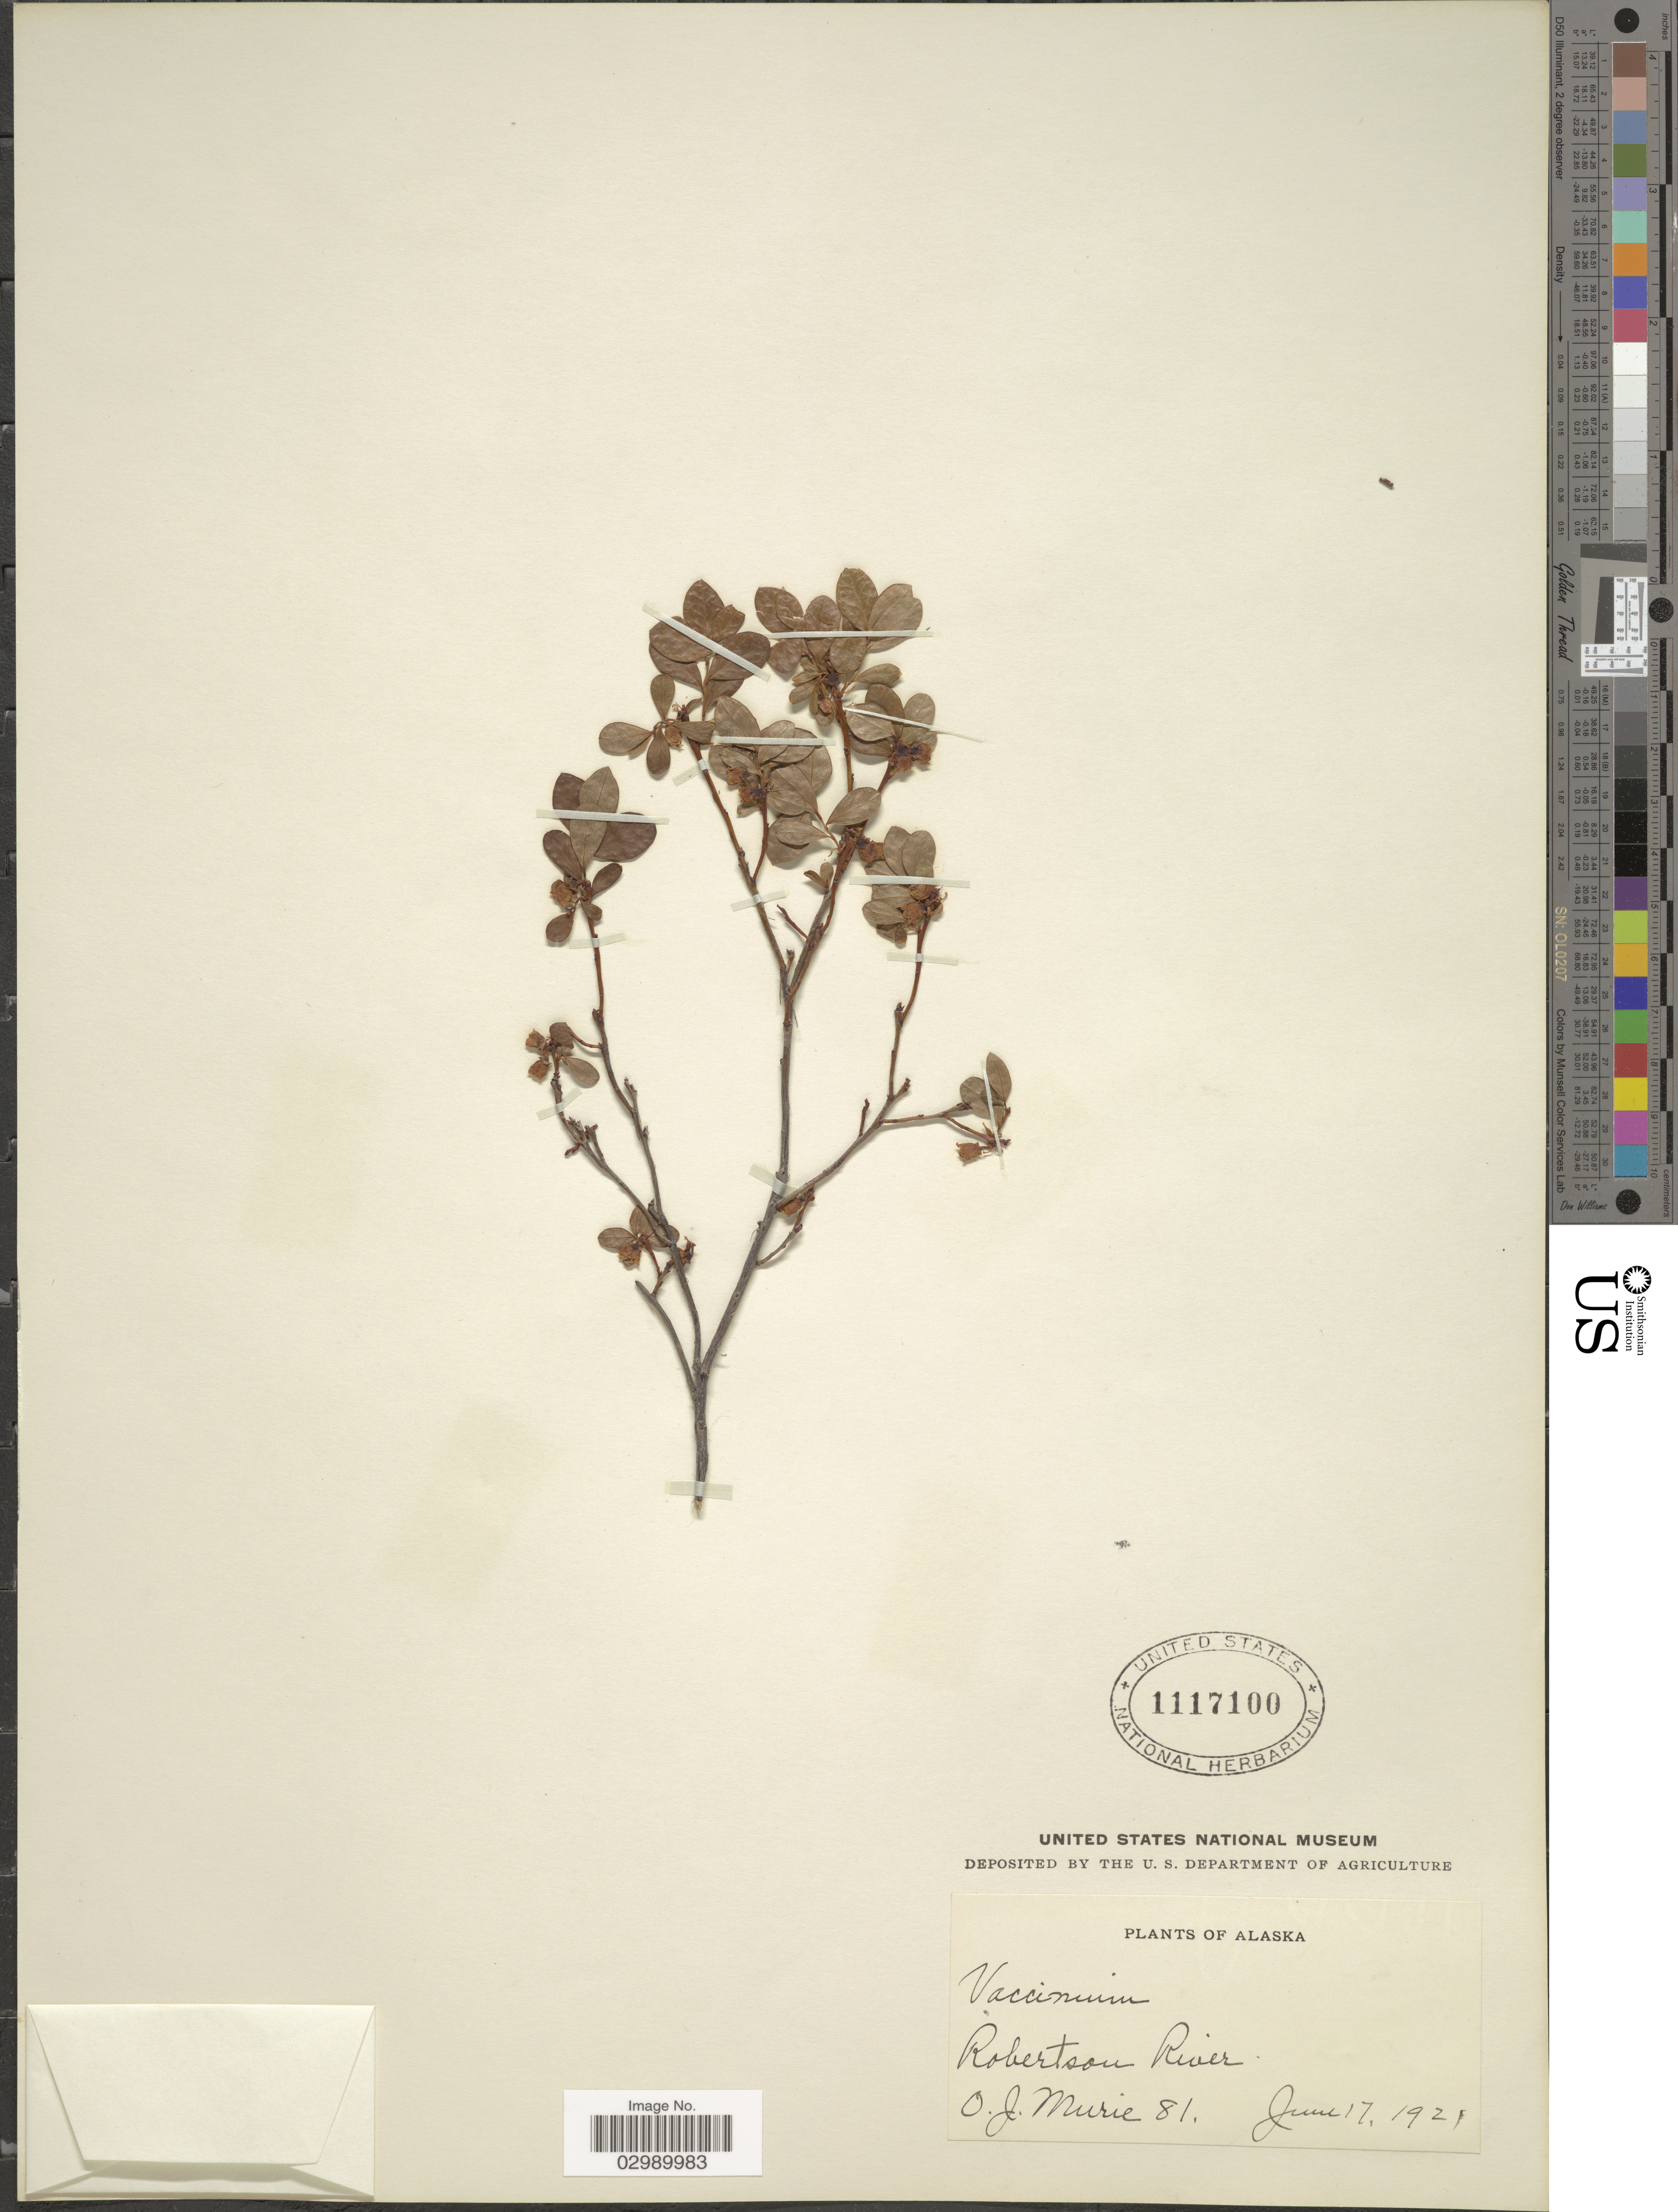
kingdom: Plantae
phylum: Tracheophyta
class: Magnoliopsida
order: Ericales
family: Ericaceae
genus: Vaccinium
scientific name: Vaccinium uliginosum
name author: L.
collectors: O. Murie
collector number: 81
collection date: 1921-06-17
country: United States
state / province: Alaska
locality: Robertson River.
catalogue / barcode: US 1117100